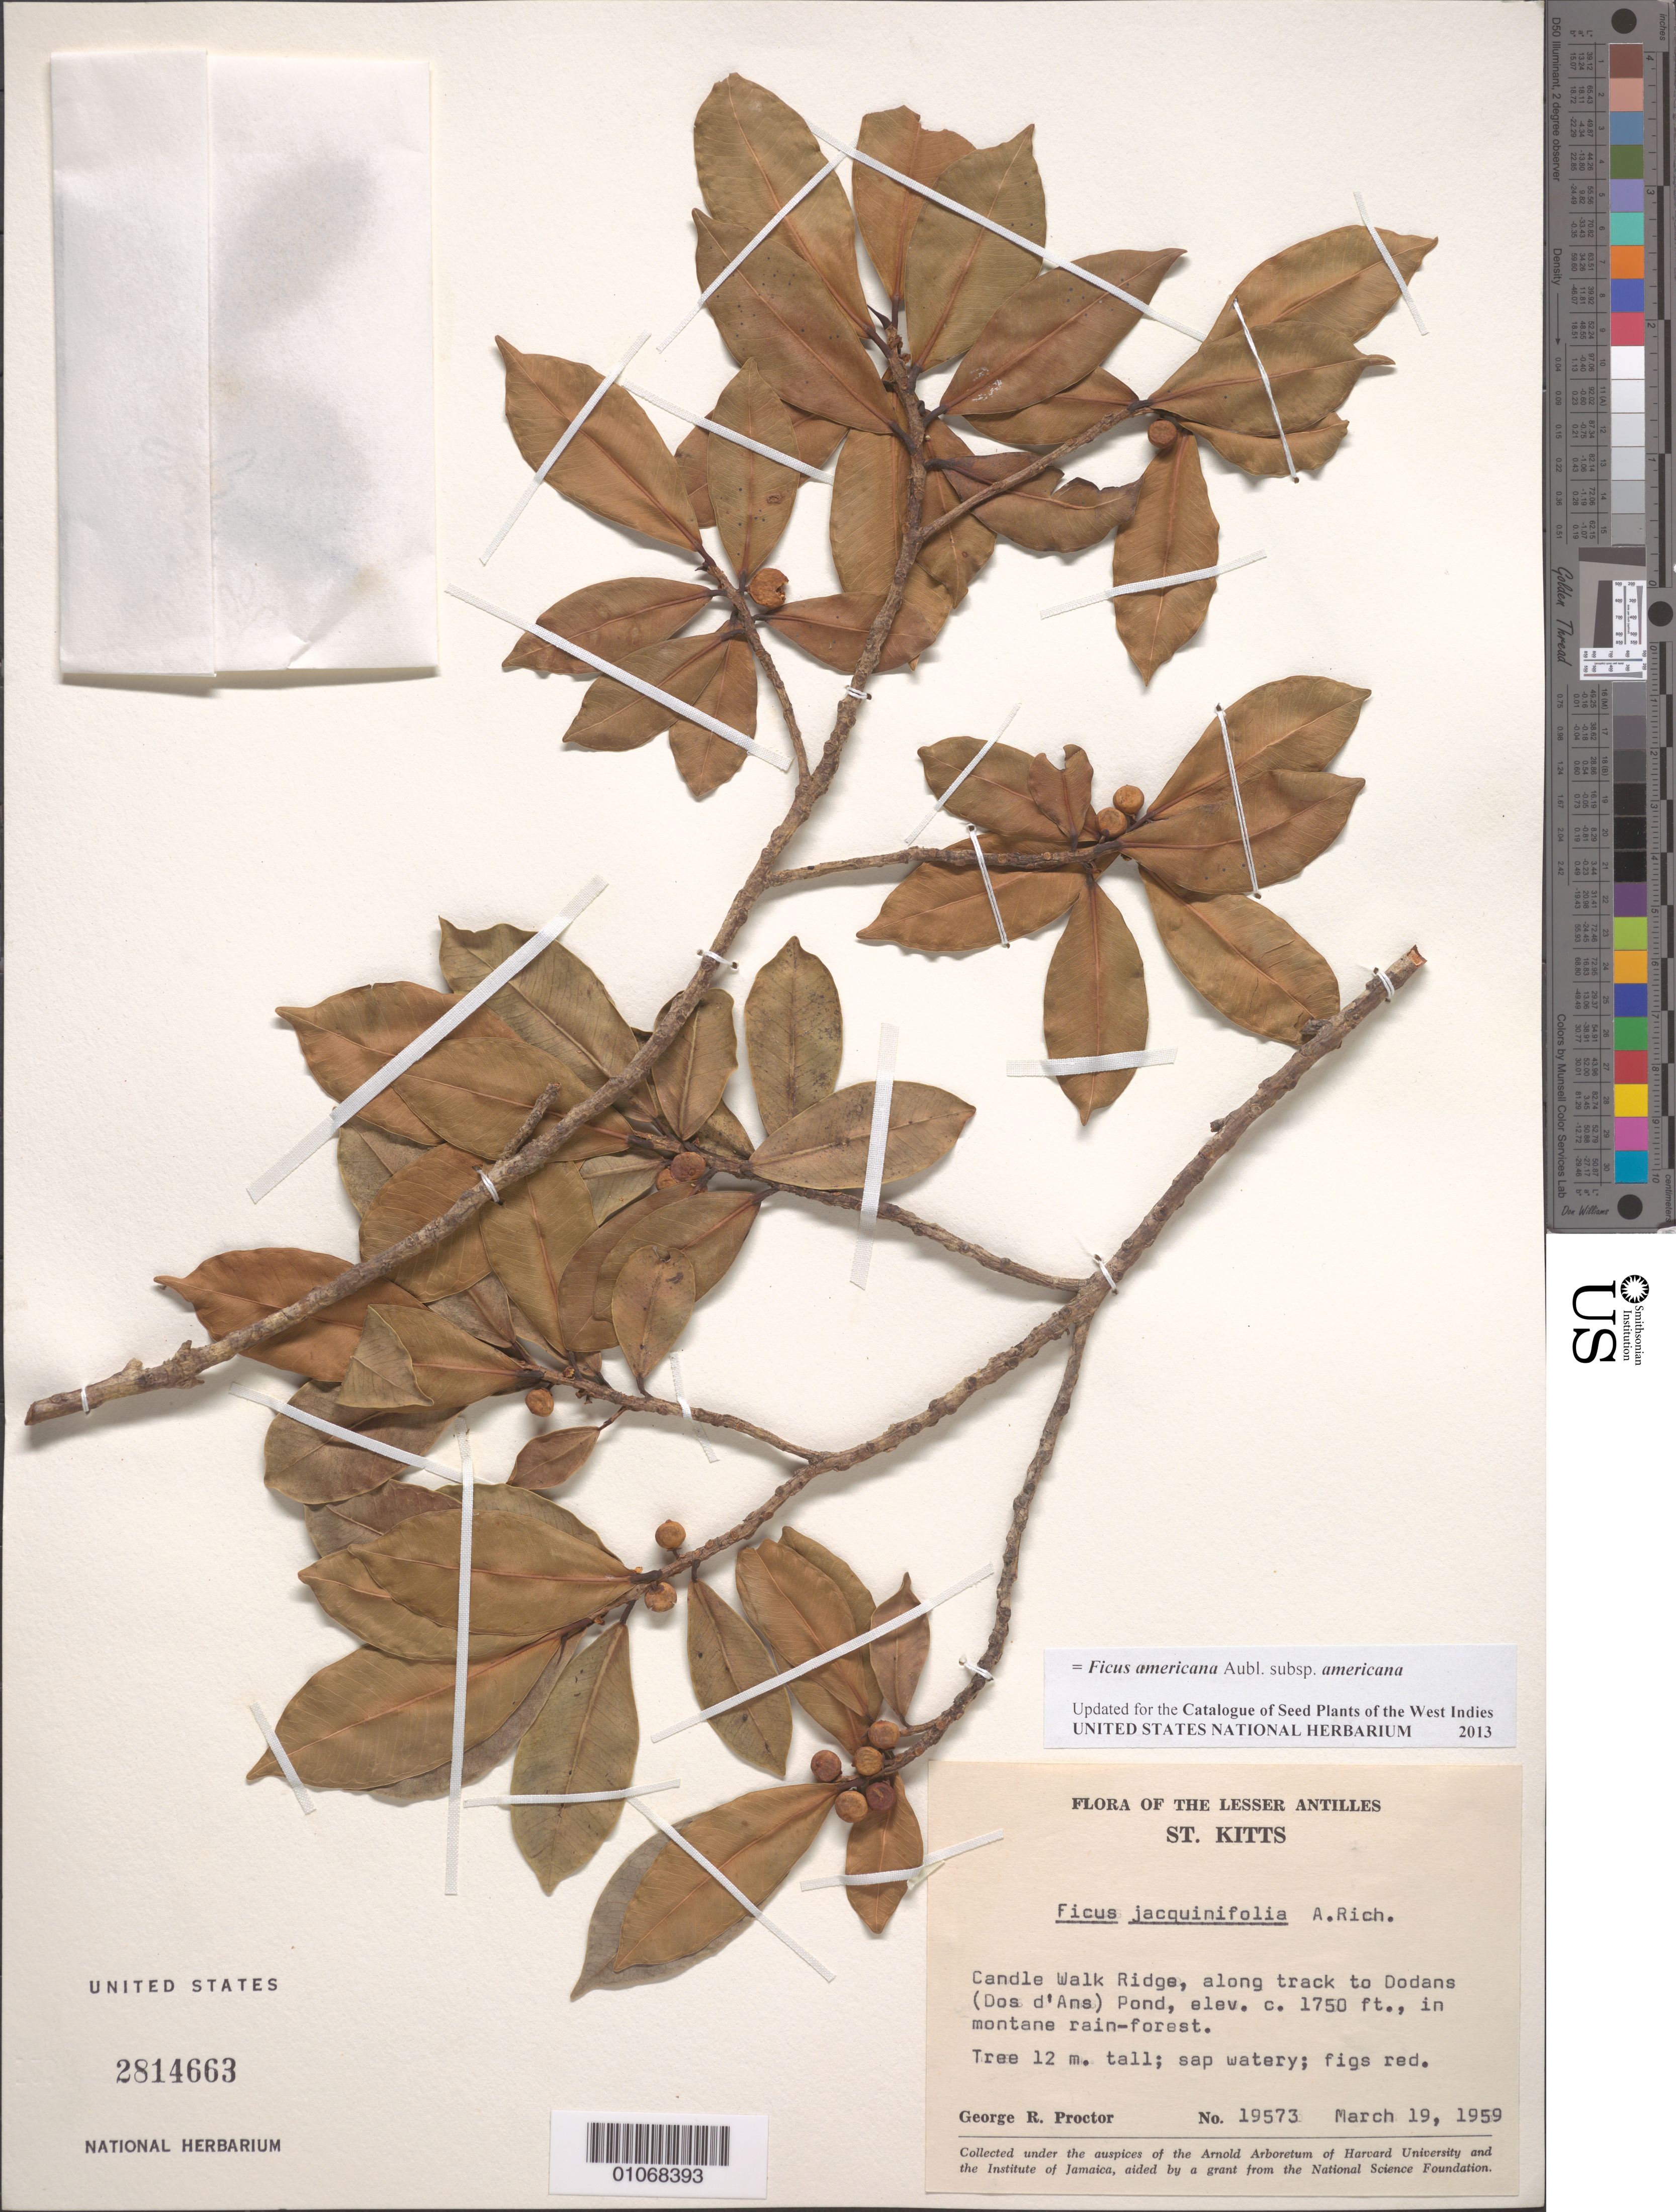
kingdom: Plantae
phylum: Tracheophyta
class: Magnoliopsida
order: Rosales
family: Moraceae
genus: Ficus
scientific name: Ficus perforata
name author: L.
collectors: G. R. Proctor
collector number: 19573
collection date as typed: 19 Mar 1959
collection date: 1959-03-19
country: St. Christopher-Nevis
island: St. Christopher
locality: Candle walk ridge, along track to Dodans (Dos d'Ans) Pond.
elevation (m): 533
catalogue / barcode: US 2814663